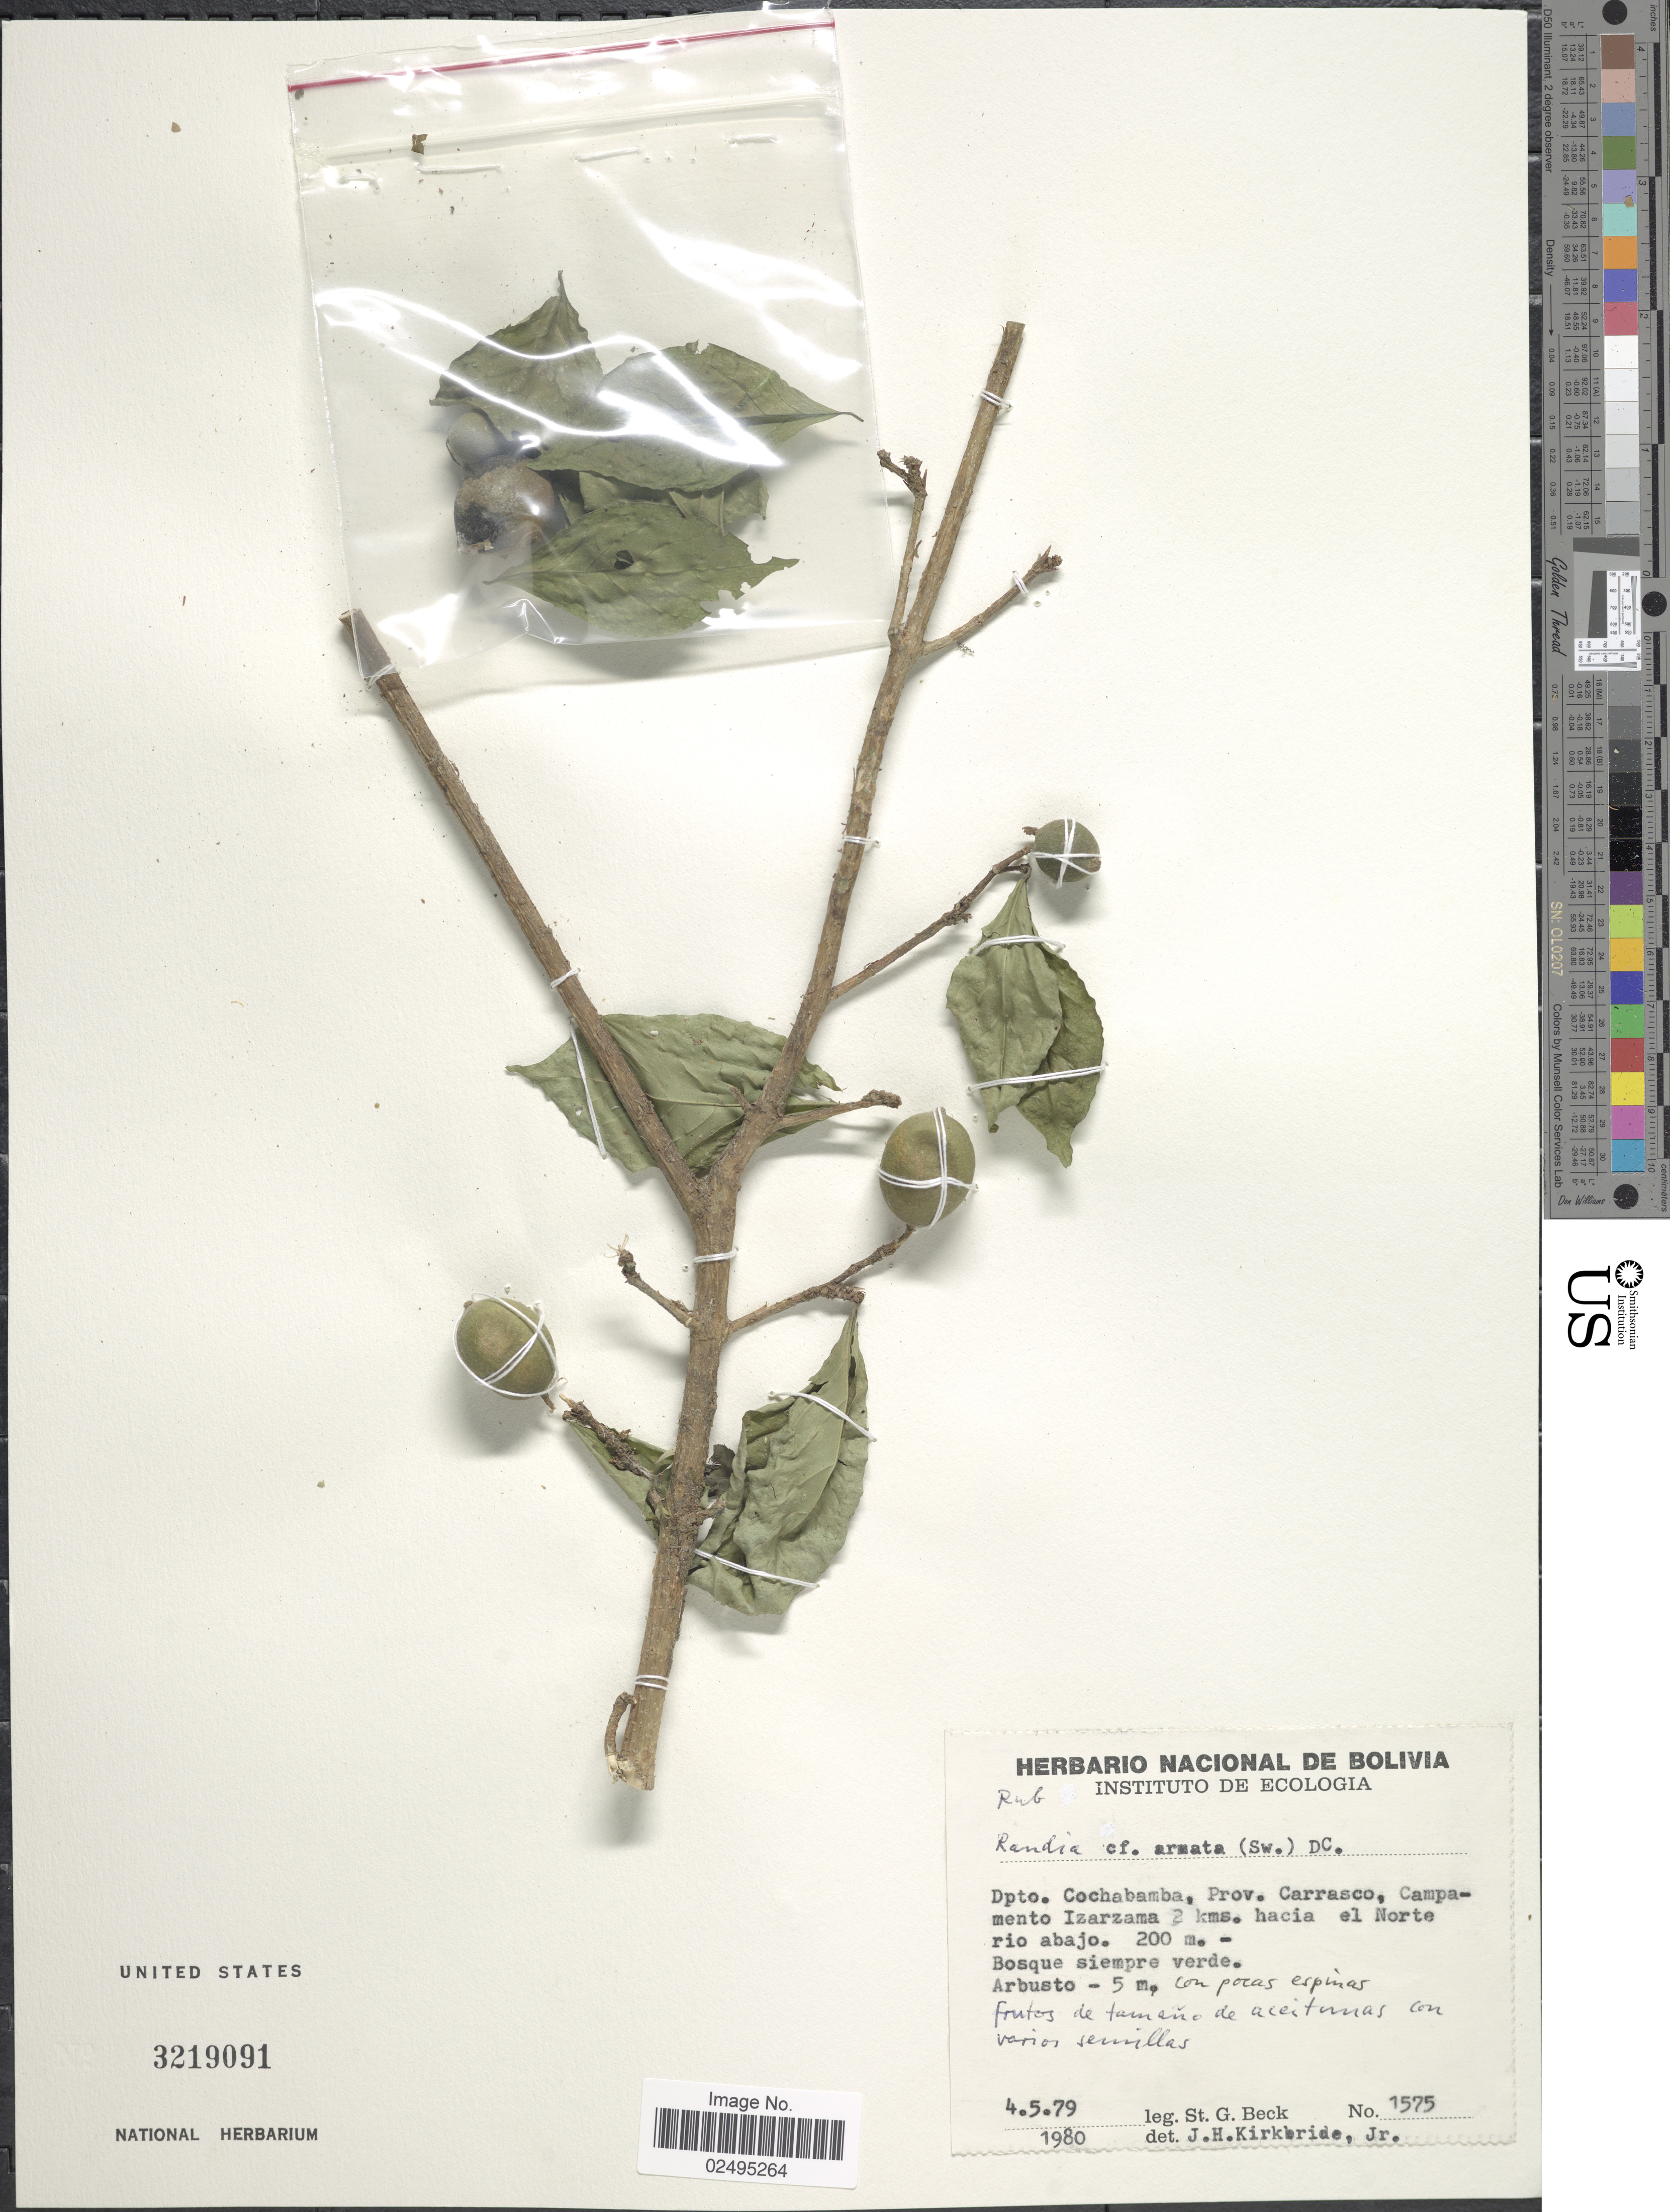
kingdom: Plantae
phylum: Tracheophyta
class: Magnoliopsida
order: Gentianales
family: Rubiaceae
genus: Randia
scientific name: Randia sp.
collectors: S. G. Beck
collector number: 1575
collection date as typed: Transcribed d/m/y: 4/5/79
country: Bolivia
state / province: Cochabamba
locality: Dpto. Cochabamba, Prov. Carrasco, Campamento Izarzama, 2 kms. hacia al Norte rio abajo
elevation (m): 200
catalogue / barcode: US 3219091